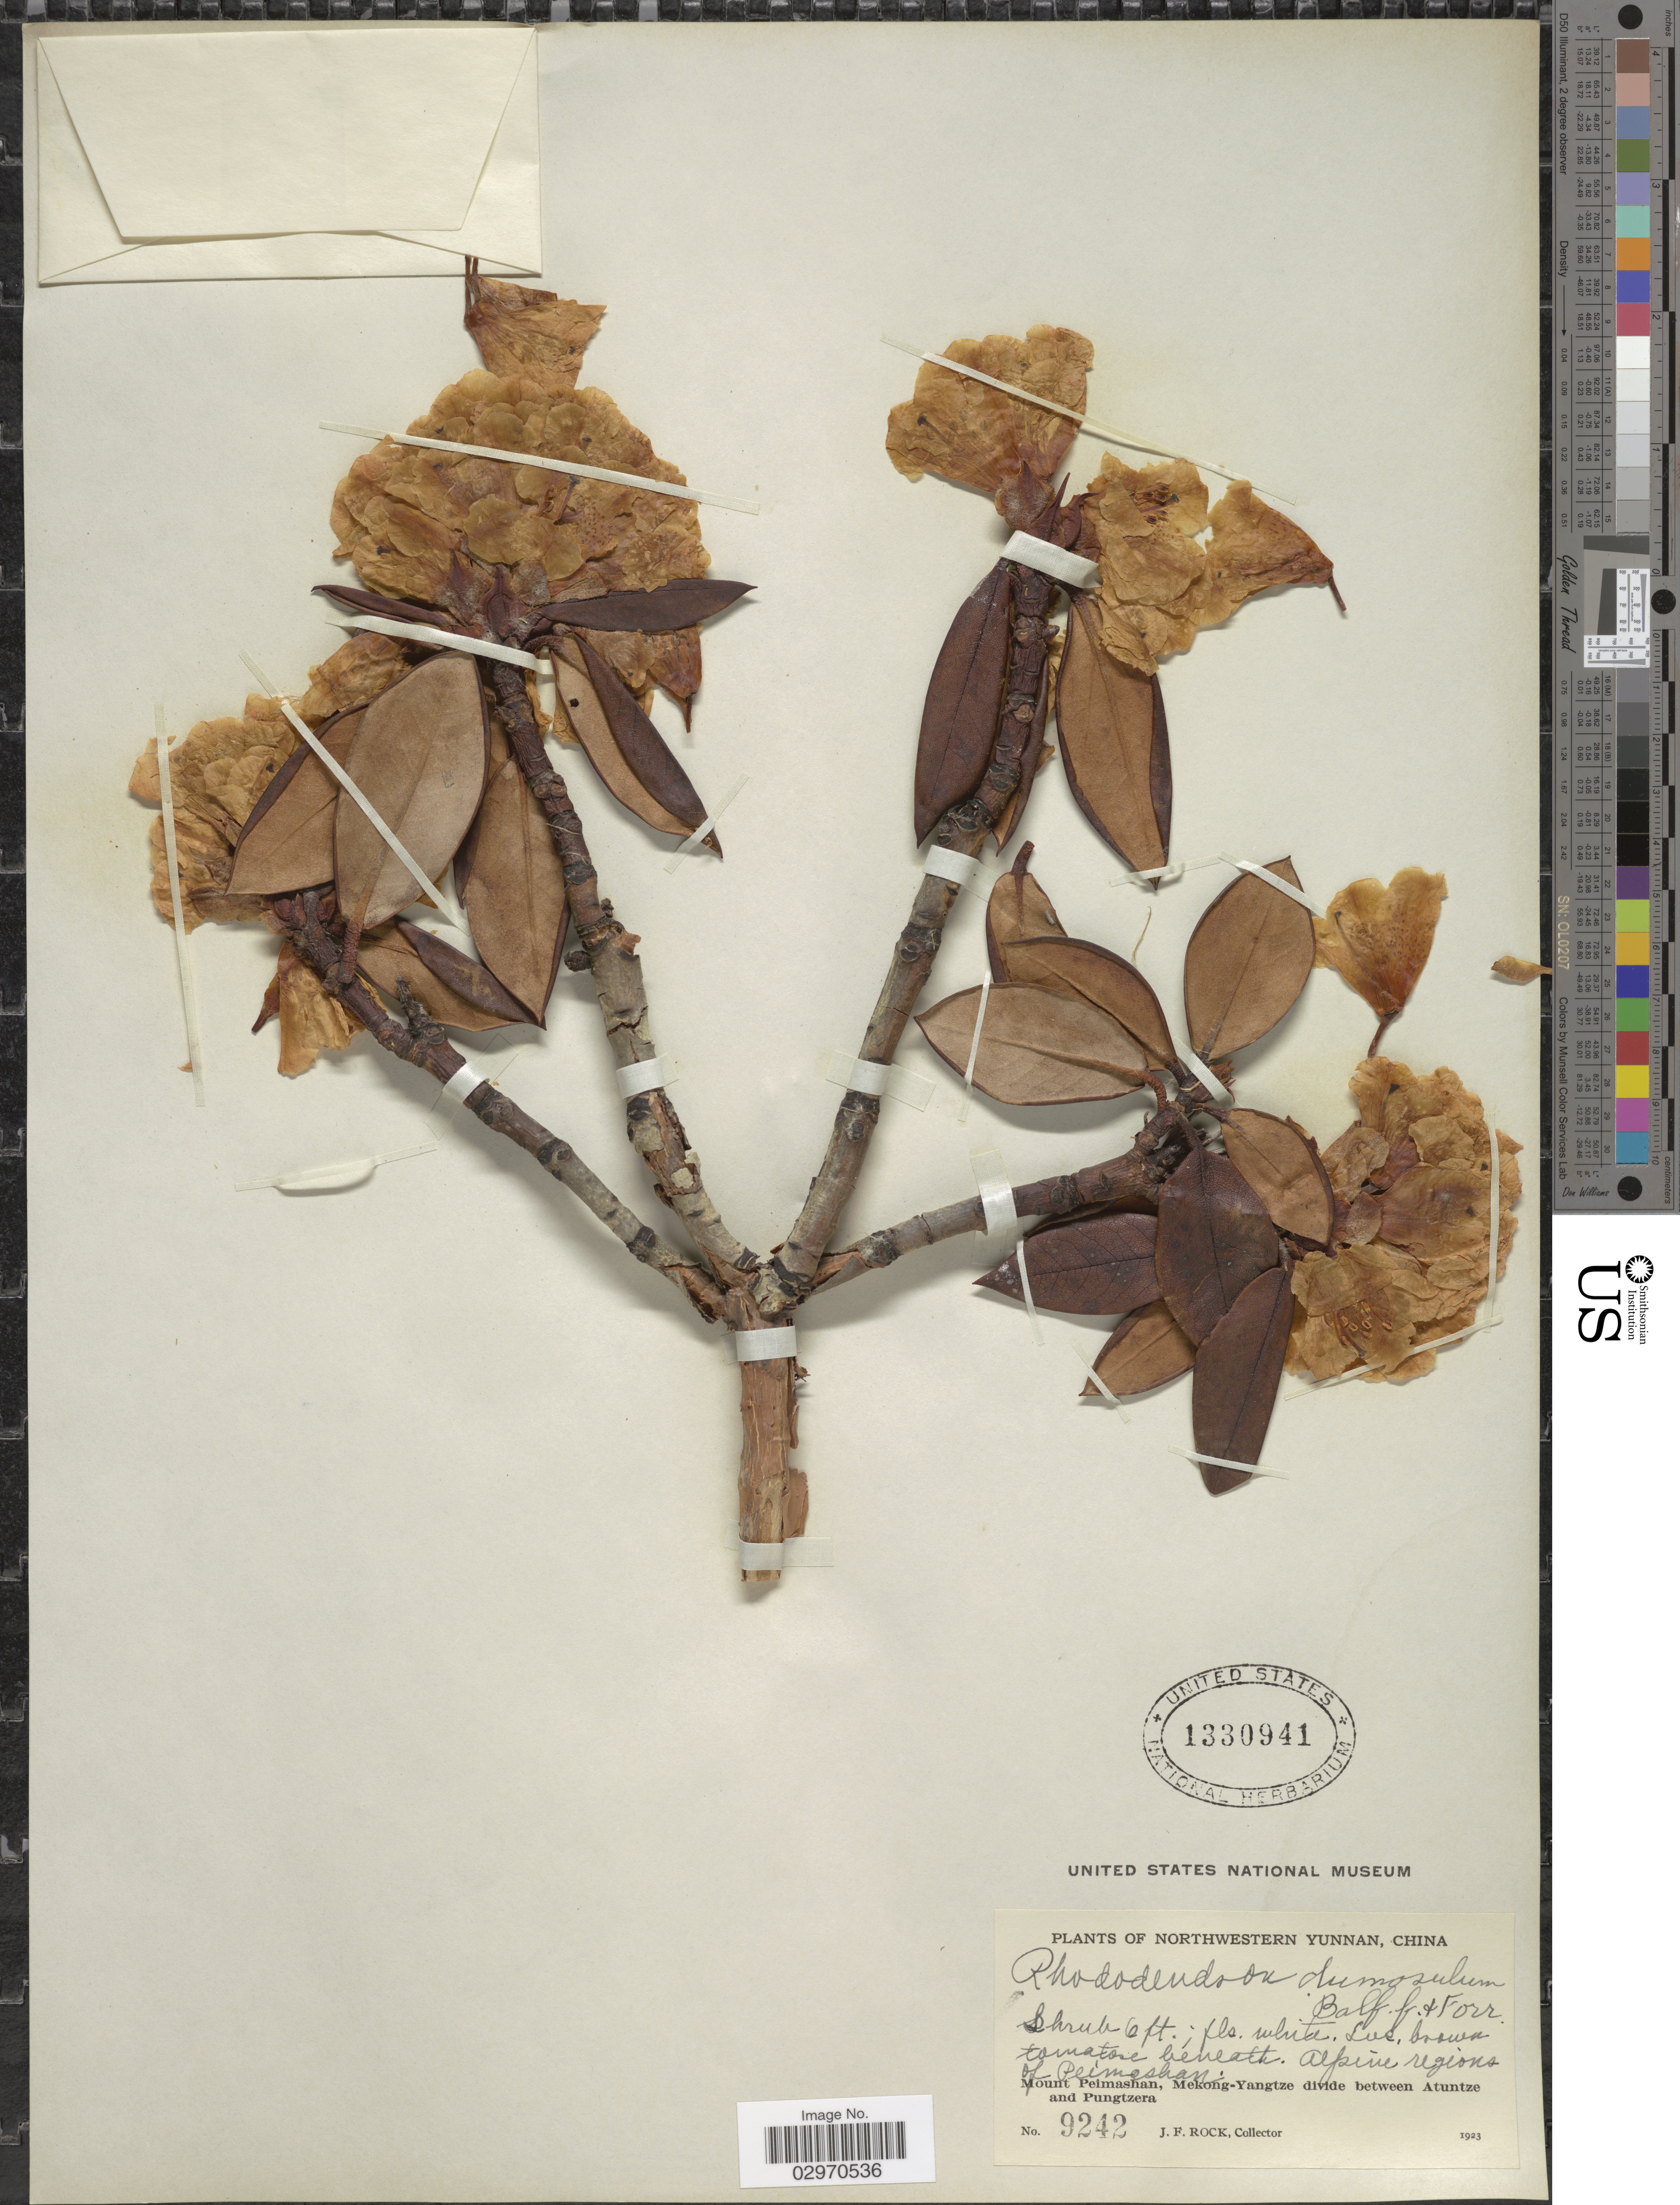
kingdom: Plantae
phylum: Tracheophyta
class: Magnoliopsida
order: Ericales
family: Ericaceae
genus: Rhododendron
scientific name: Rhododendron dumosulum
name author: Balf. f. & Forrest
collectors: J. Rock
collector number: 9242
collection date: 1923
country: China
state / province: Yunnan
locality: Northwestern Yunnan. Alpine regions of Peimashan. Mount Peimashan, Mekong-Yangtze divide between Atuntze and Pungtzera.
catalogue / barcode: US 1330941